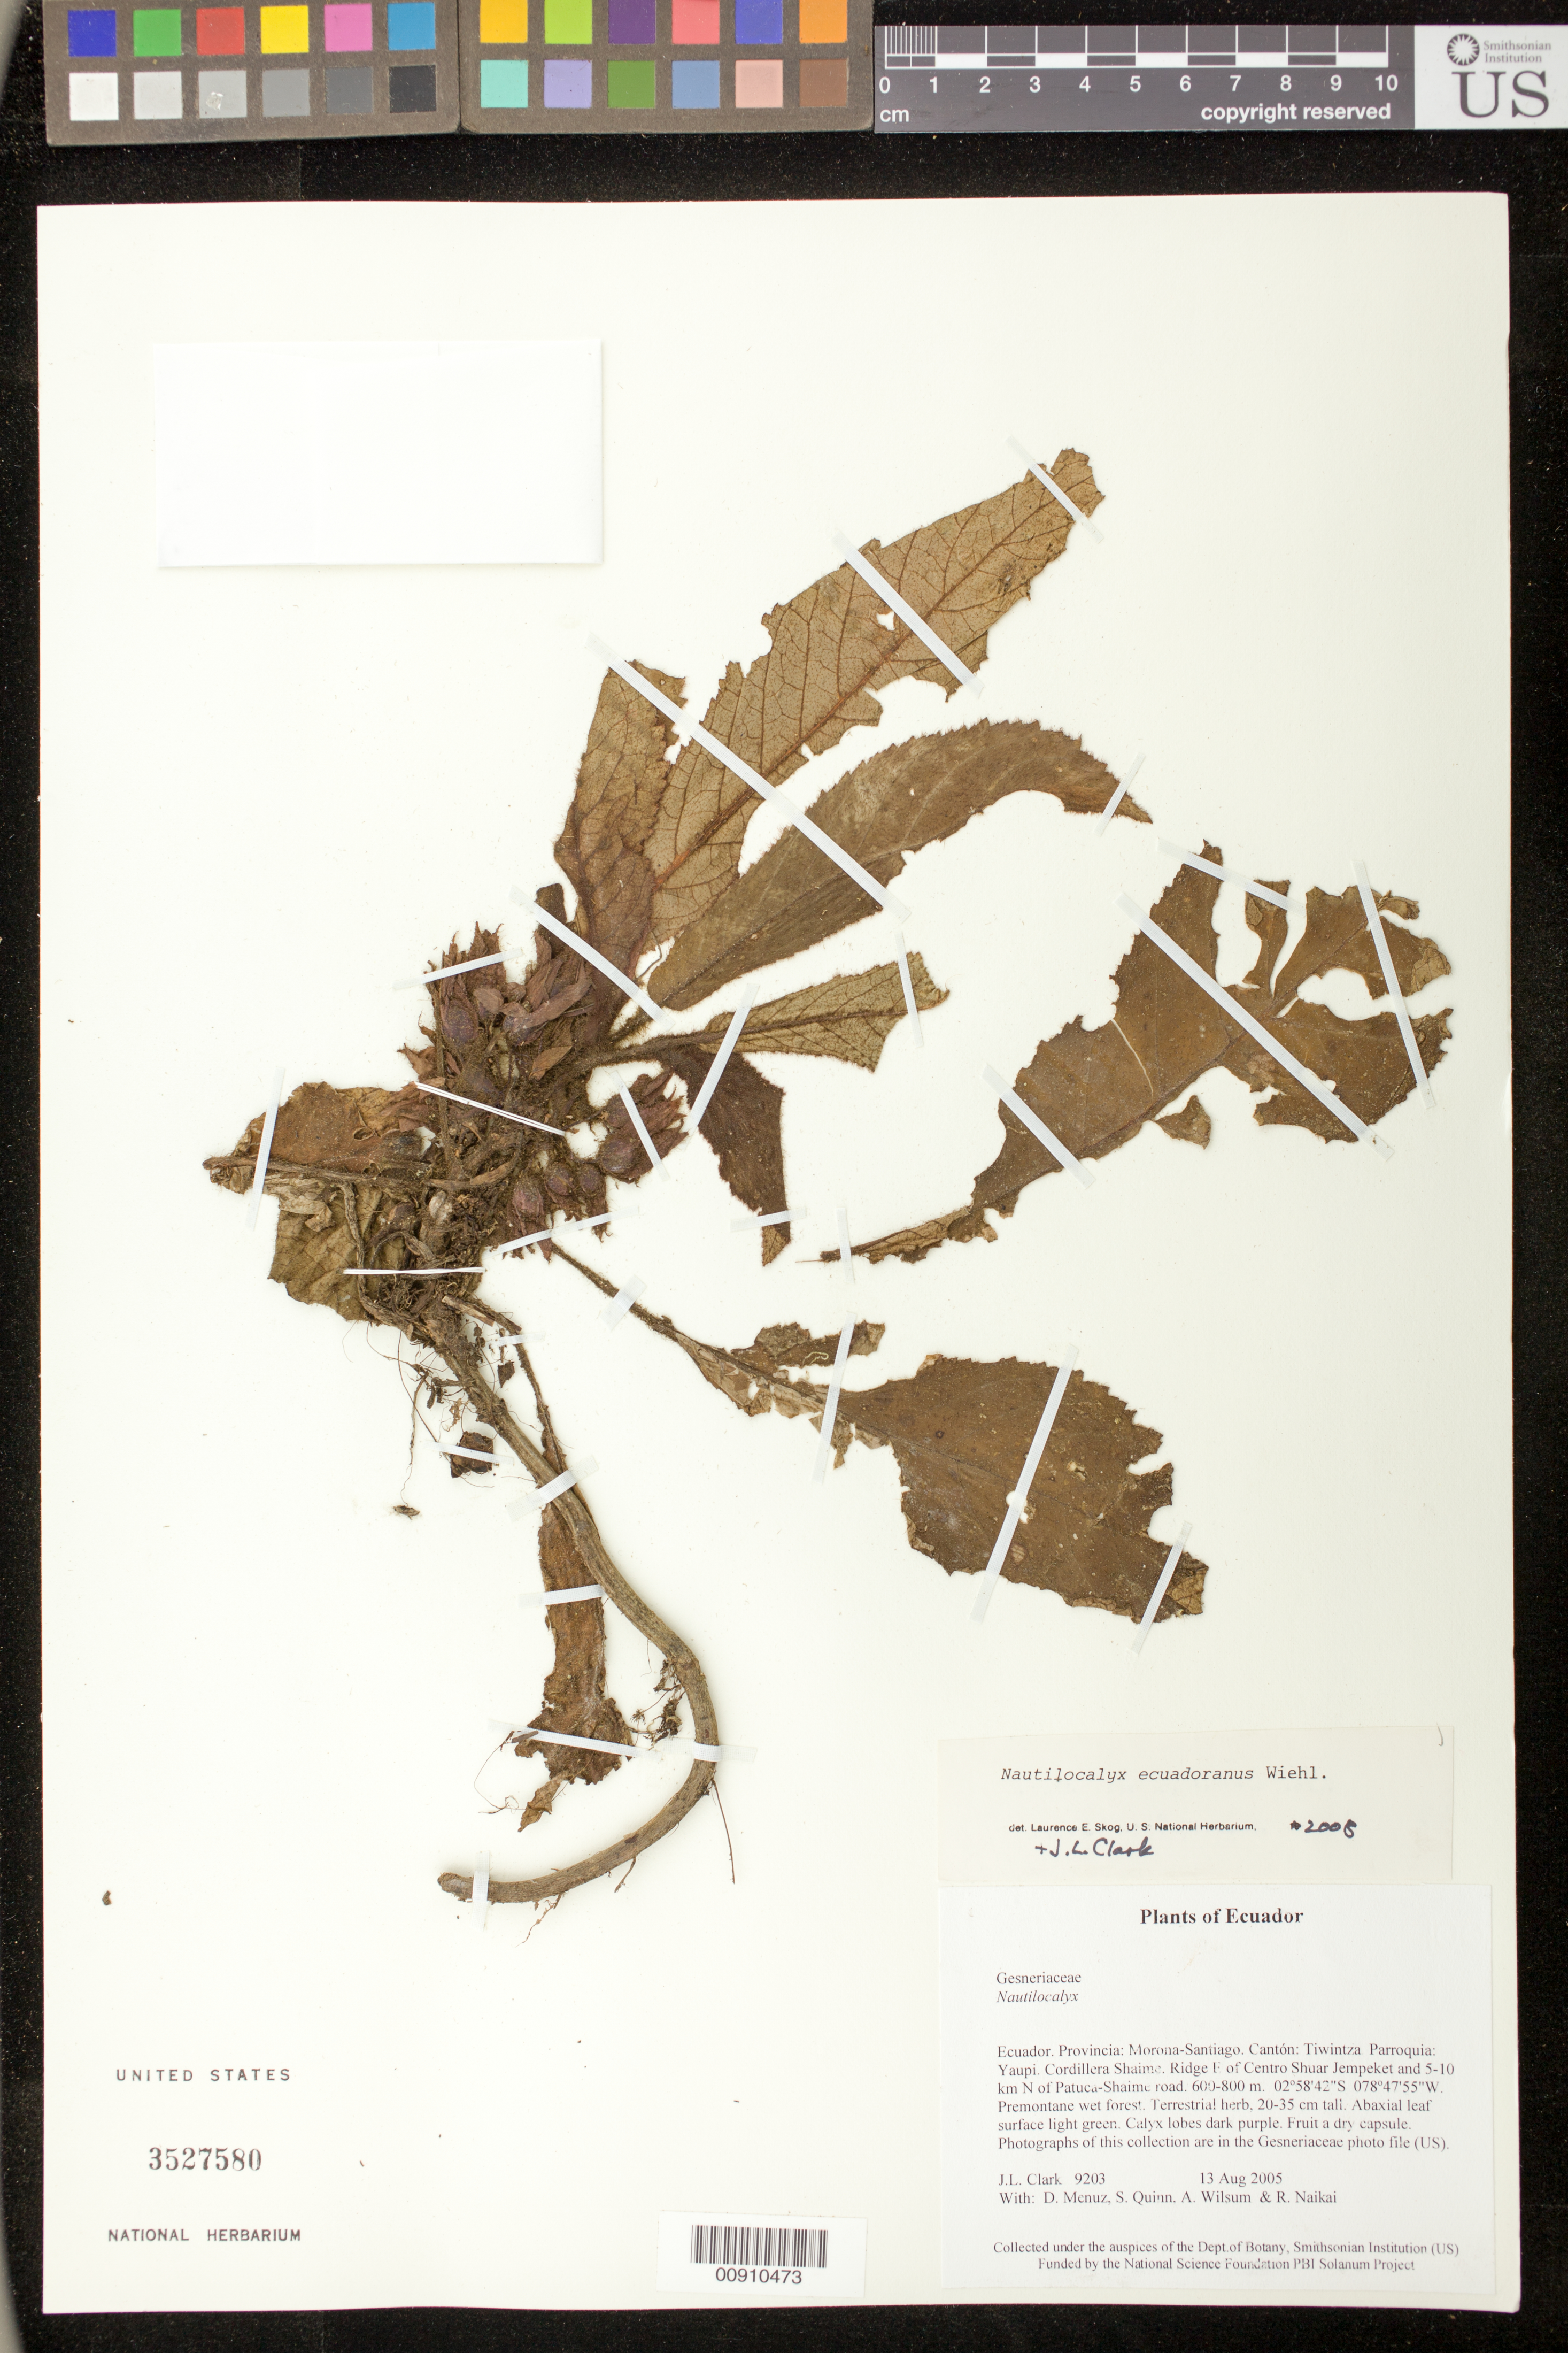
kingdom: Plantae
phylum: Tracheophyta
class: Magnoliopsida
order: Lamiales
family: Gesneriaceae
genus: Nautilocalyx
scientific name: Nautilocalyx ecuadoranus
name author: Wiehler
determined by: Clark, J. L.; Skog, Laurence E.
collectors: J. L. Clark, D. Menuz, S. Quinn, A. Wilsum & R. Naikai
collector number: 9203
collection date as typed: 13 Aug 2005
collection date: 2005-08-13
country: Ecuador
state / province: Morona-Santiago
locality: Tiwintza. Parroquia: Yaupi. Cordillera Shaime. Ridge E of Centro Shuar Jempeket and 5-10 km N of Patuca-Shaime road.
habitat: Premontane wet forest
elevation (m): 600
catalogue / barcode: US 3527580